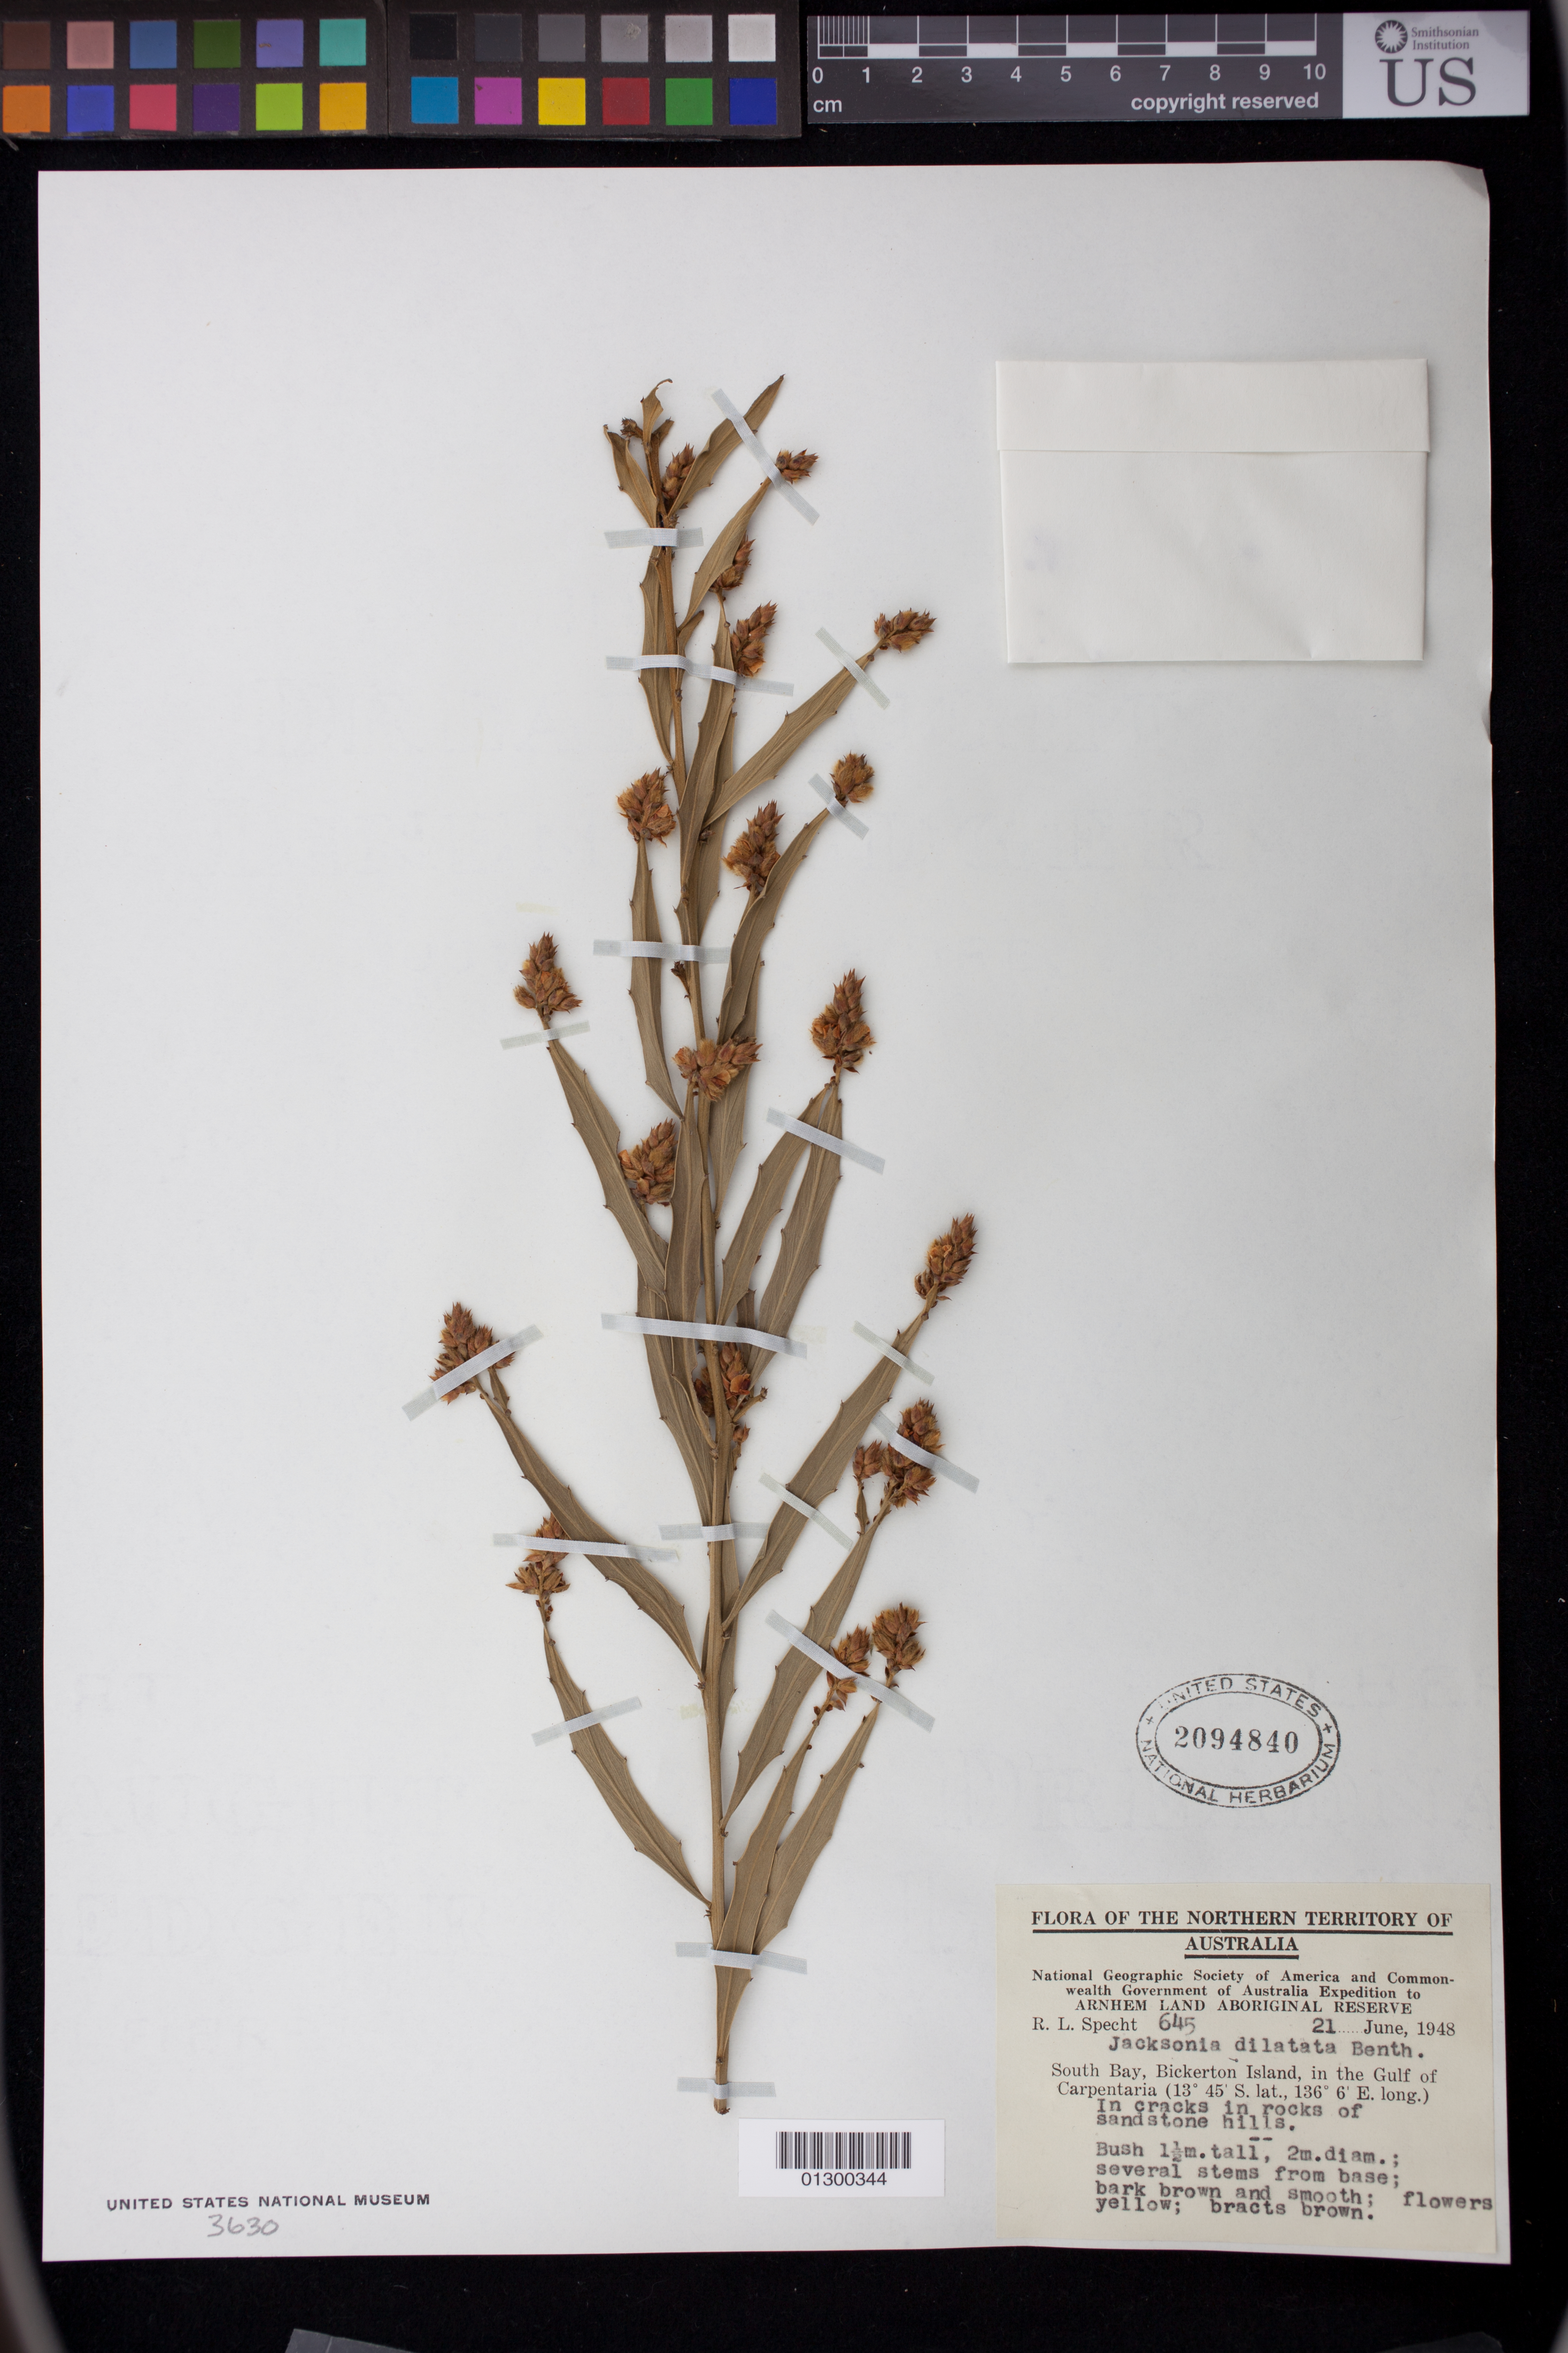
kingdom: Plantae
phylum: Tracheophyta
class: Magnoliopsida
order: Fabales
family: Fabaceae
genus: Jacksonia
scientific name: Jacksonia dilatata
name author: Benth.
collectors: R. L. Specht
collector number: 645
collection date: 1948-06-21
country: Australia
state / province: Northern Territory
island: Bickerton Island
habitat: In cracks in rocks of sandstone hills.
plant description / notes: Bush 1.5 m. tall, 2 m. diam.; several stems from base; bark brown and smooth; flowers yellow; bracts brown.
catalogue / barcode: US 2094840